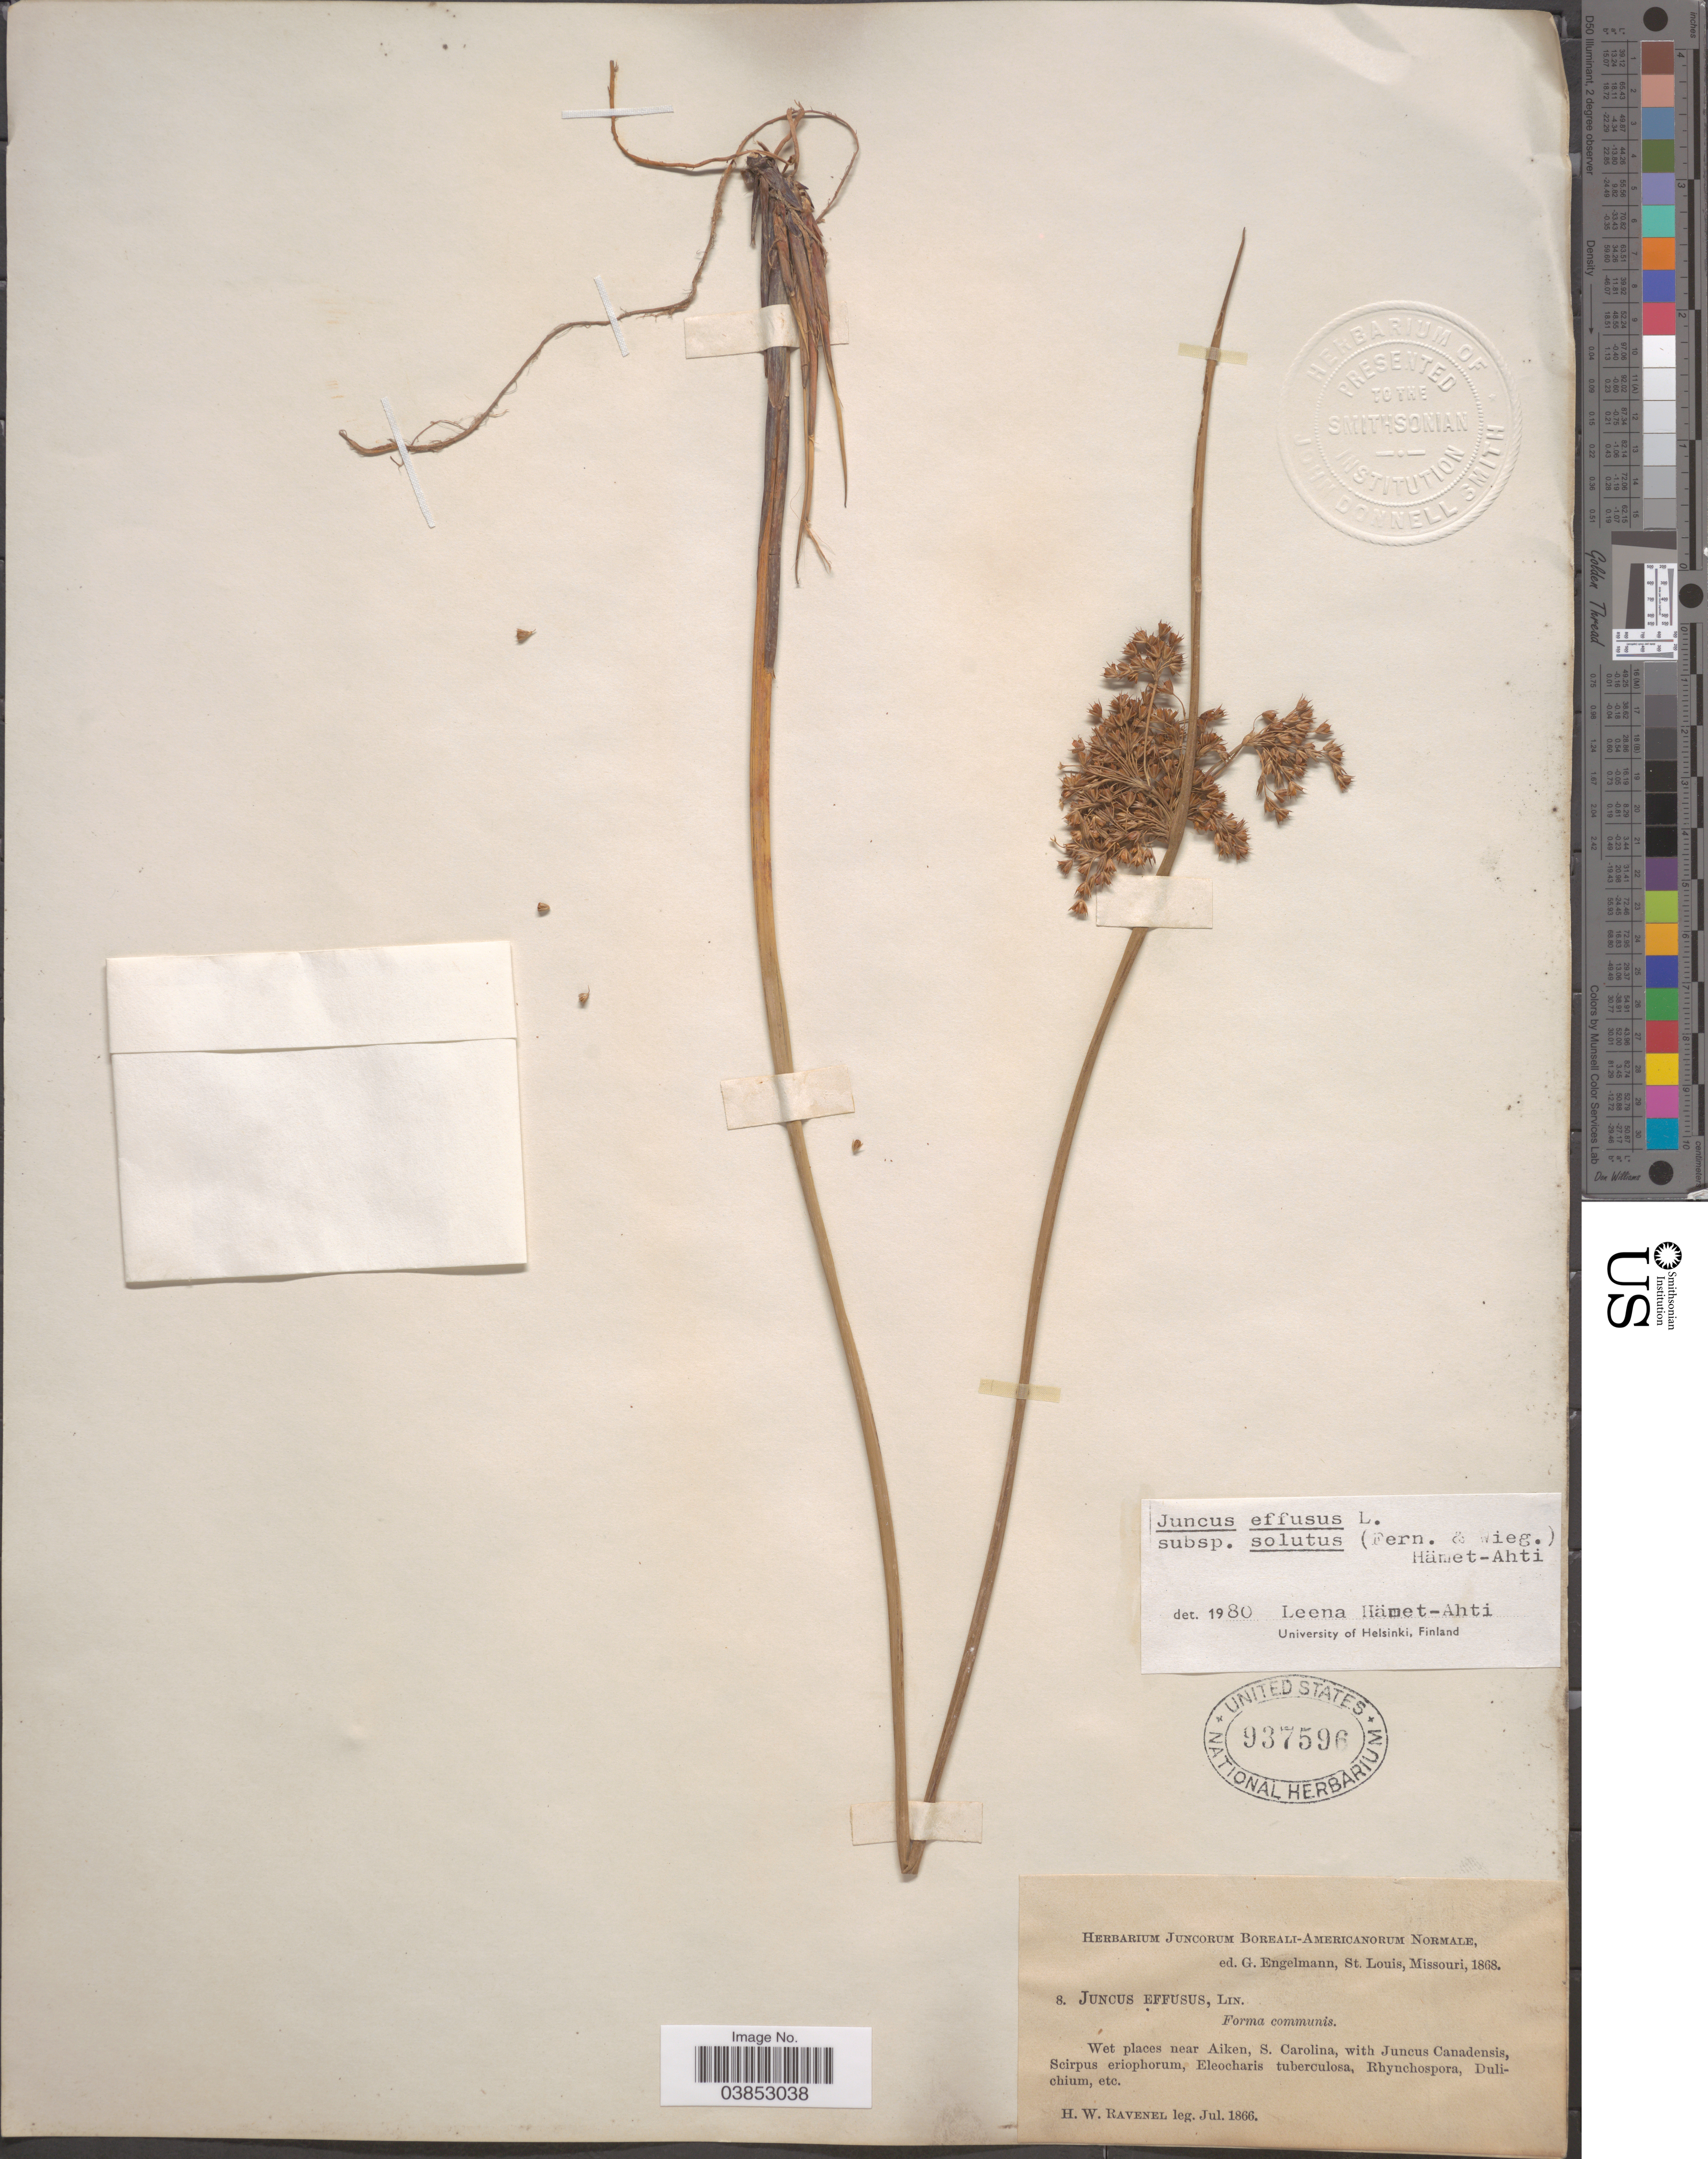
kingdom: Plantae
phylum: Tracheophyta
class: Liliopsida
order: Poales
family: Juncaceae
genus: Juncus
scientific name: Juncus effusus var. solutus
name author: Fernald & Wiegand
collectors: H. Ravenel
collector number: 8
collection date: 1866-07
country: United States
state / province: South Carolina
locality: Near Aiken.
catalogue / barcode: US 937596